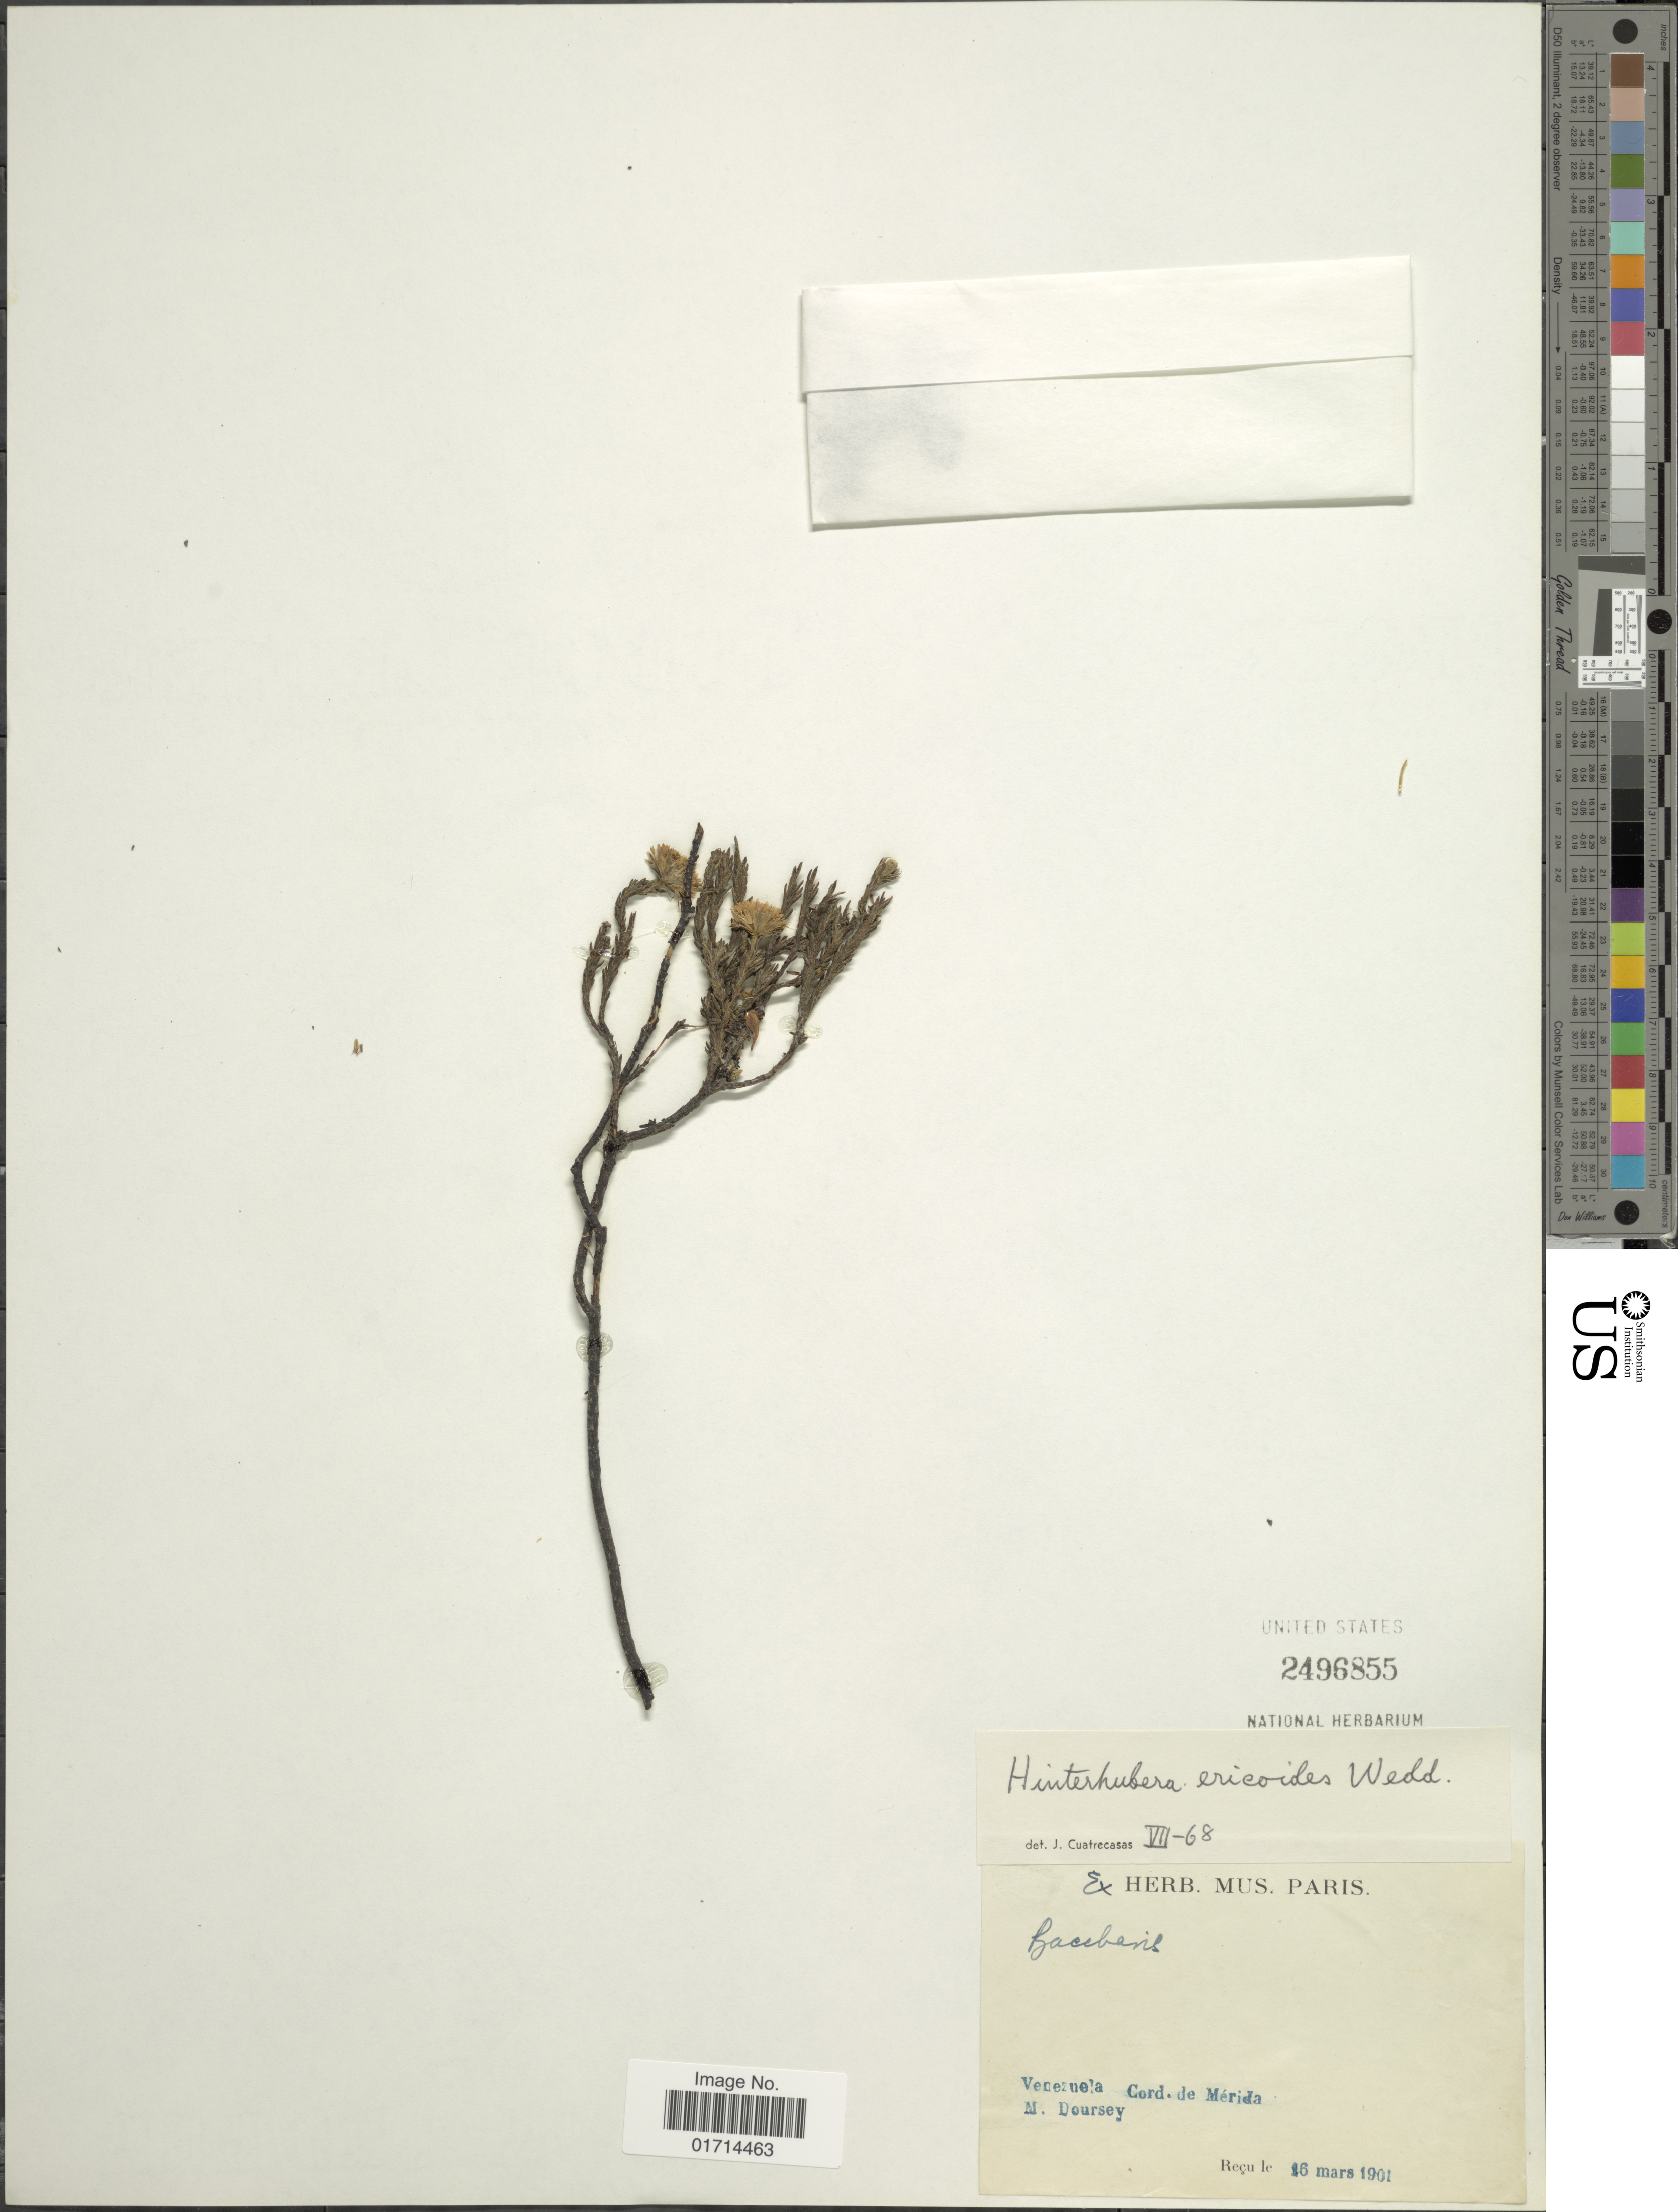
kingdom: Plantae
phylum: Tracheophyta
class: Magnoliopsida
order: Asterales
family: Asteraceae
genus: Hinterhubera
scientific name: Hinterhubera ericoides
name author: Wedd.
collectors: M. Doursey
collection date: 1901-03-16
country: Venezuela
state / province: Mérida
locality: Cord. de Merida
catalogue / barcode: US 2496855